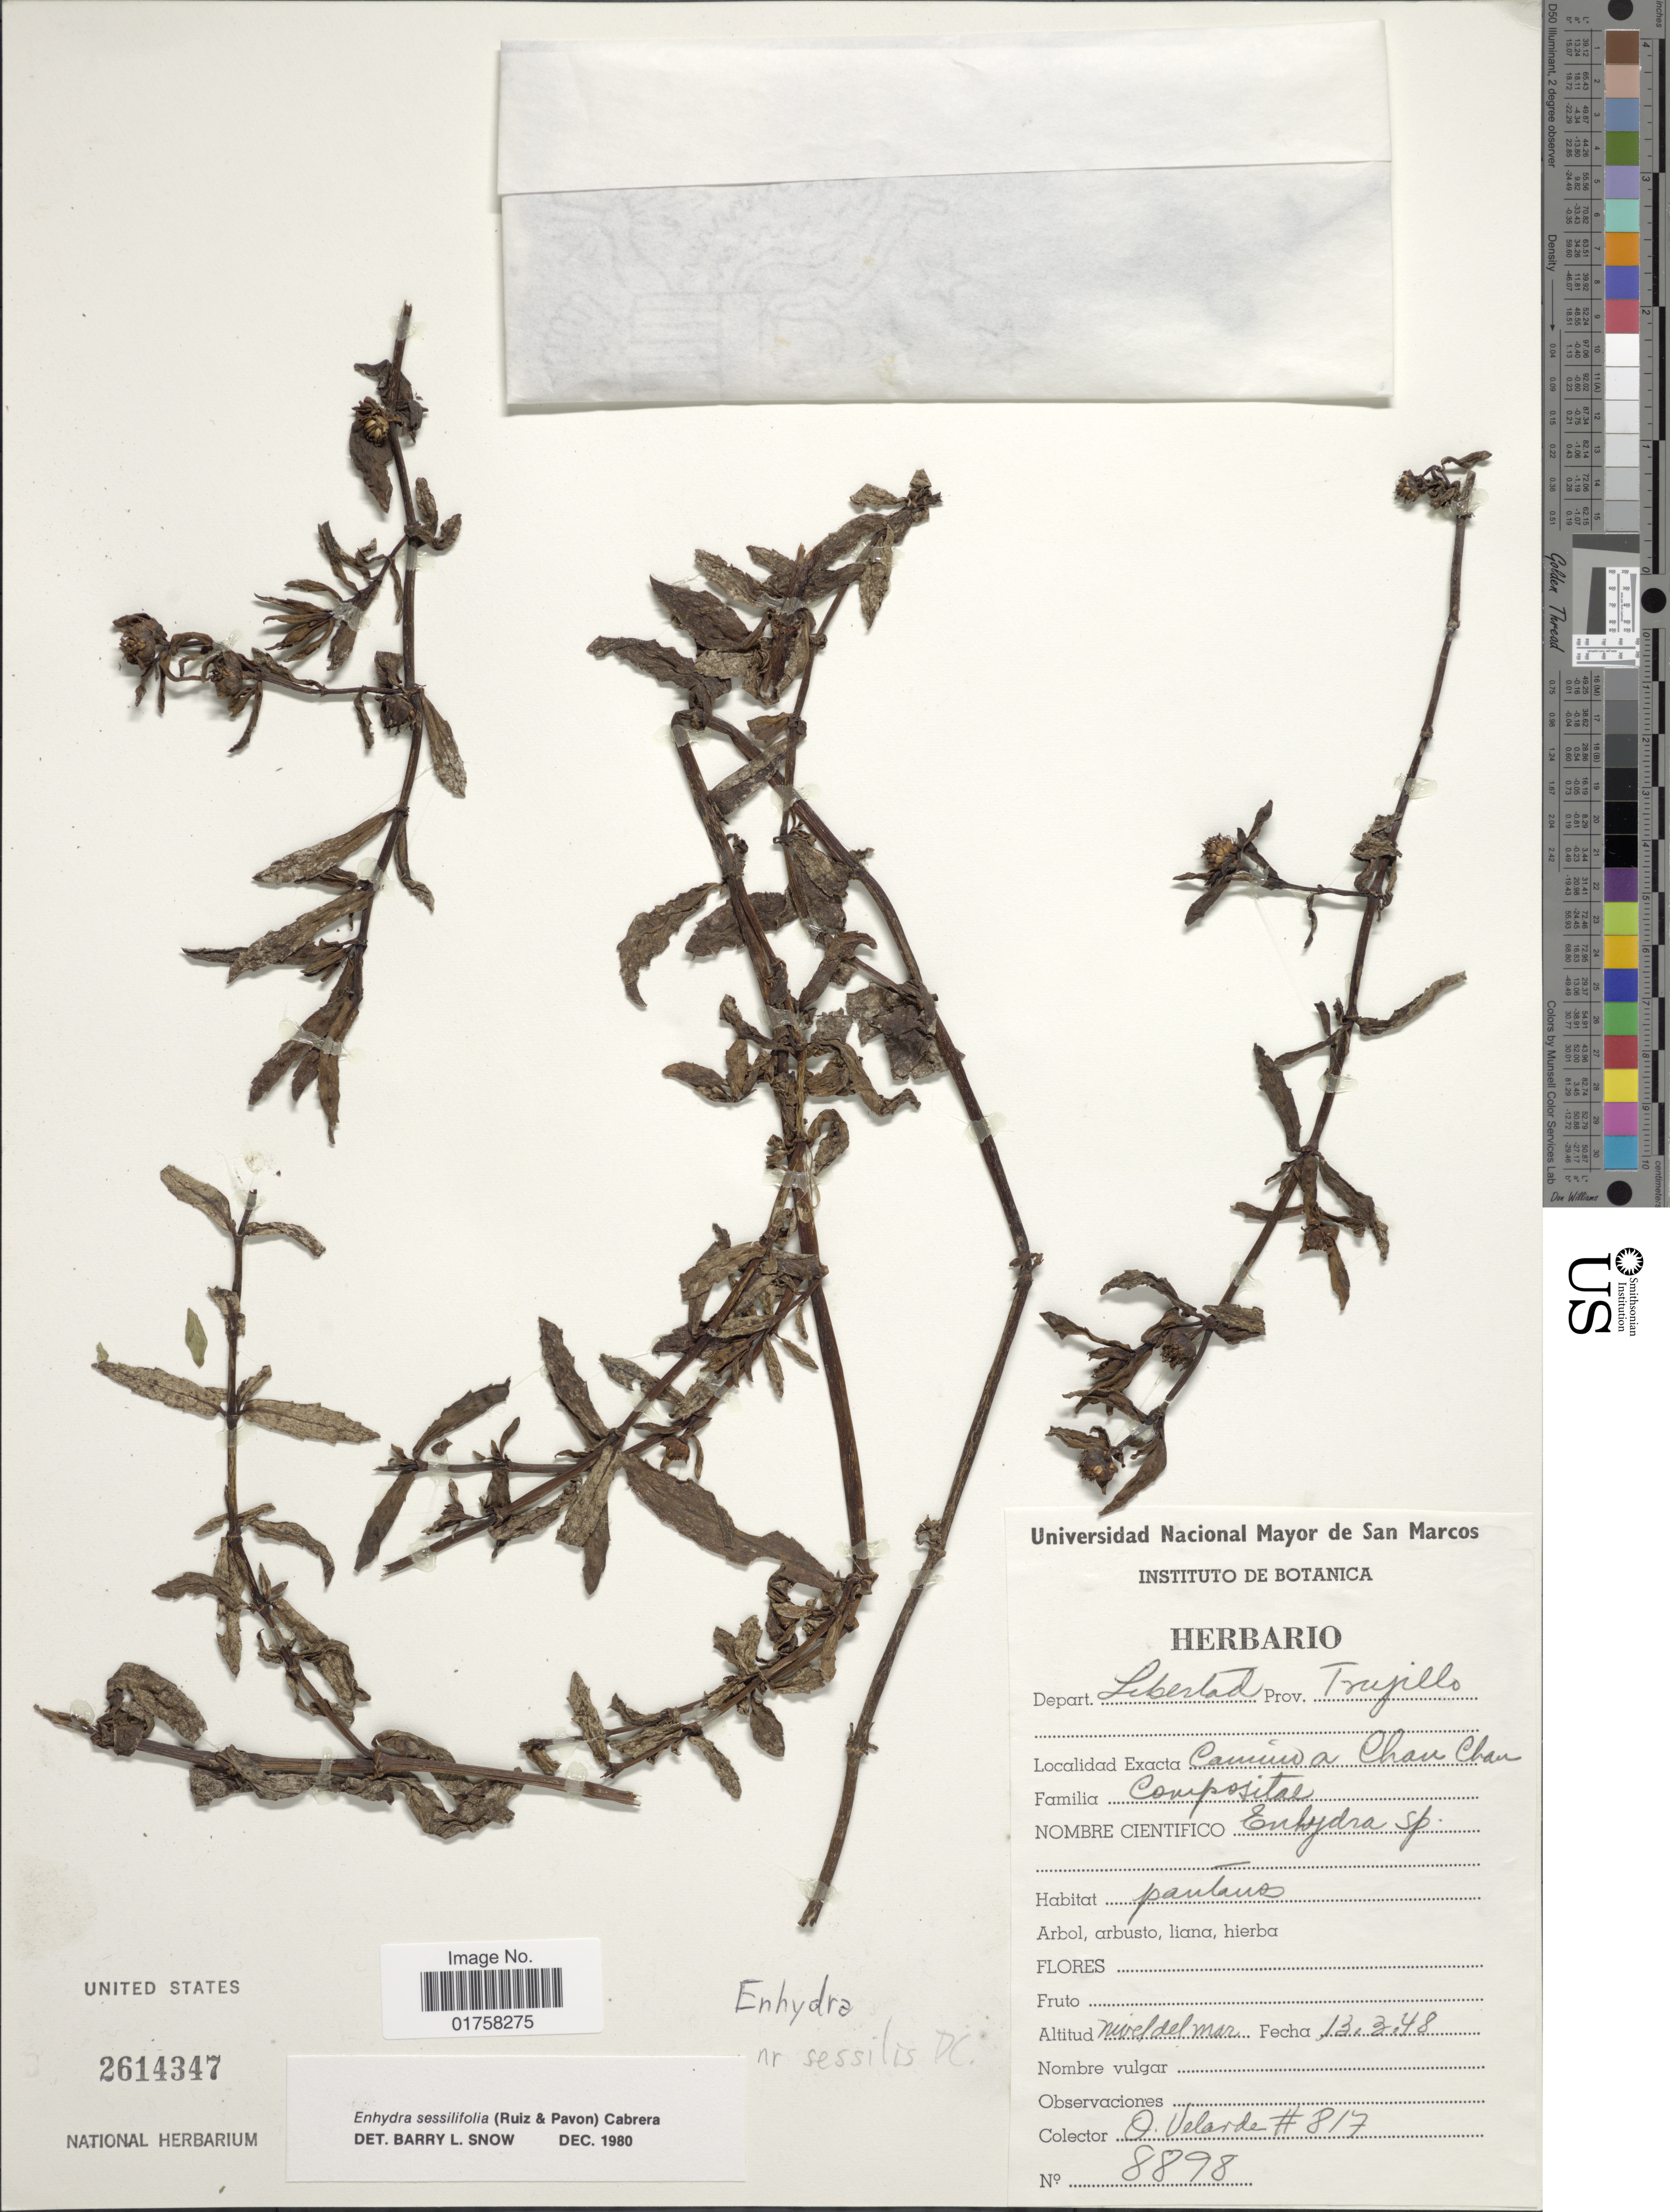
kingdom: Plantae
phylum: Tracheophyta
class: Magnoliopsida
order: Asterales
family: Asteraceae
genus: Enhydra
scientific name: Enhydra sessilis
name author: (Sw.) DC.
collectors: O. Velarde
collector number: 817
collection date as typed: Transcribed d/m/y: 13/3/48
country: Peru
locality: Depart. Libertad, Camino a Chau Chau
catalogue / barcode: US 2614347